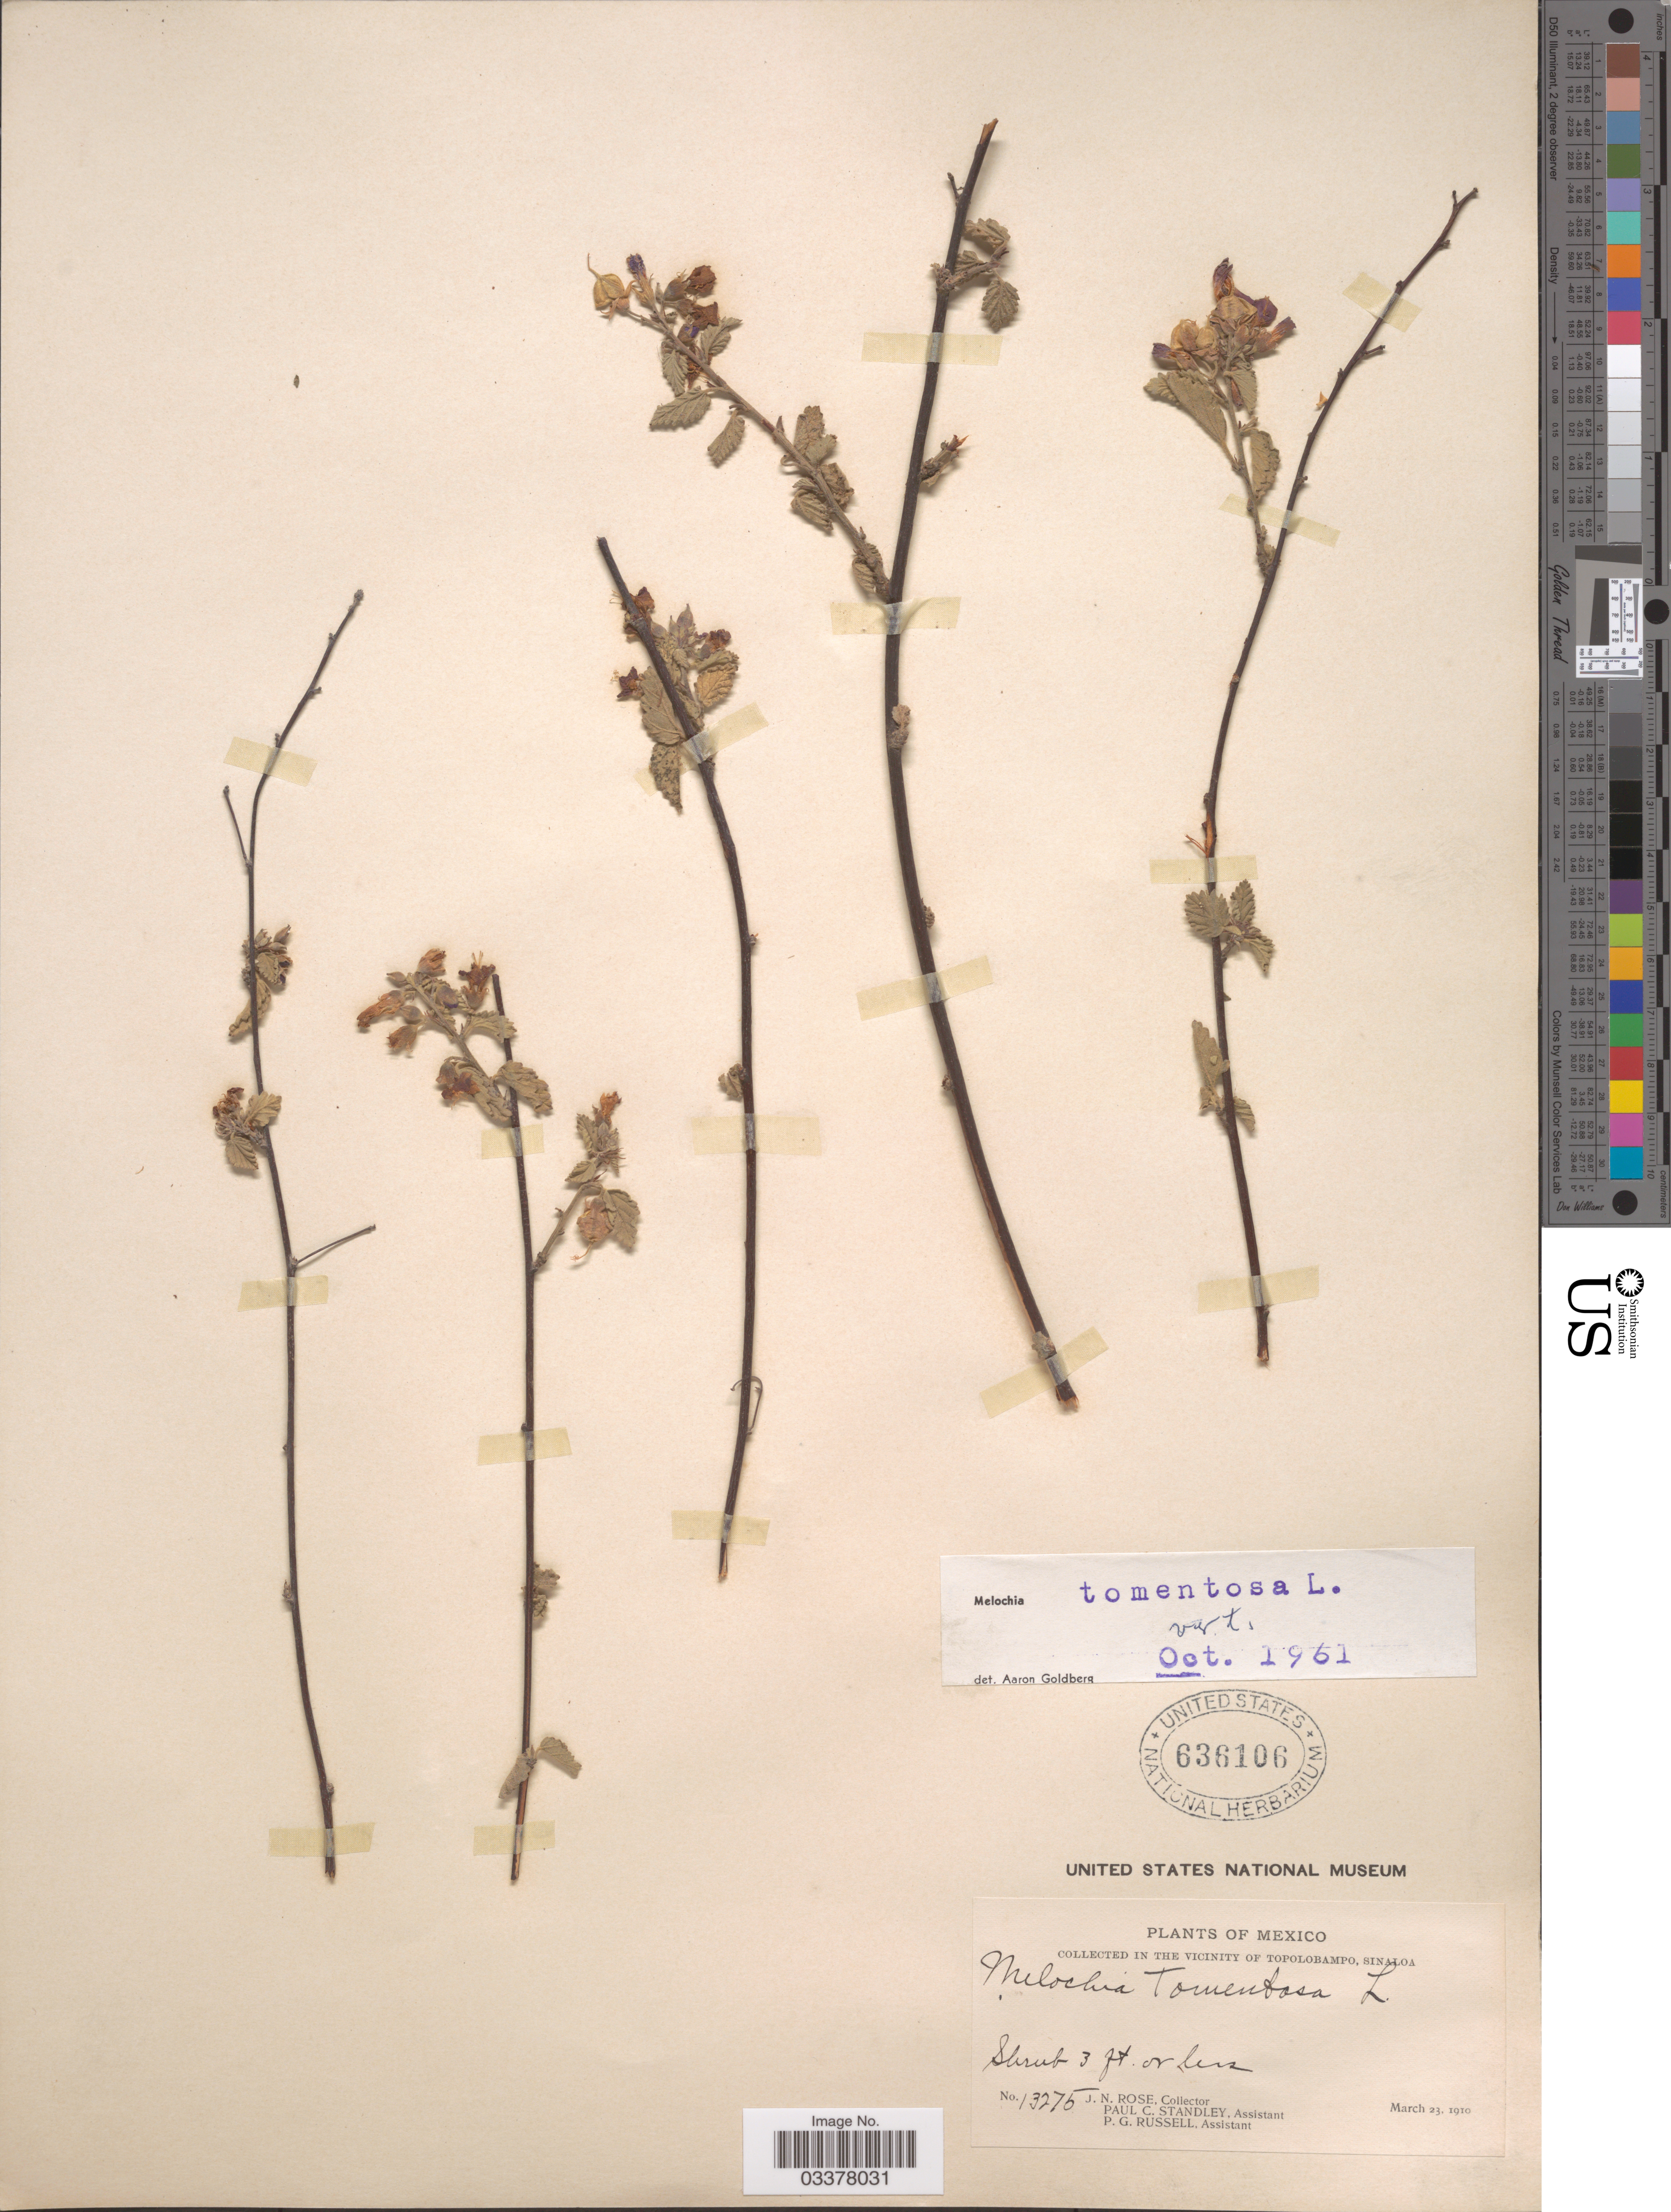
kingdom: Plantae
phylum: Tracheophyta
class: Magnoliopsida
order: Malvales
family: Malvaceae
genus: Melochia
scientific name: Melochia tomentosa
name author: L.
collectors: J. N. Rose, P. C. Standley & P. G. Russell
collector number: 13275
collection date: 1910-03-23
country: Mexico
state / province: Sinaloa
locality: In the vicinity of Topolobampo.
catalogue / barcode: US 636106